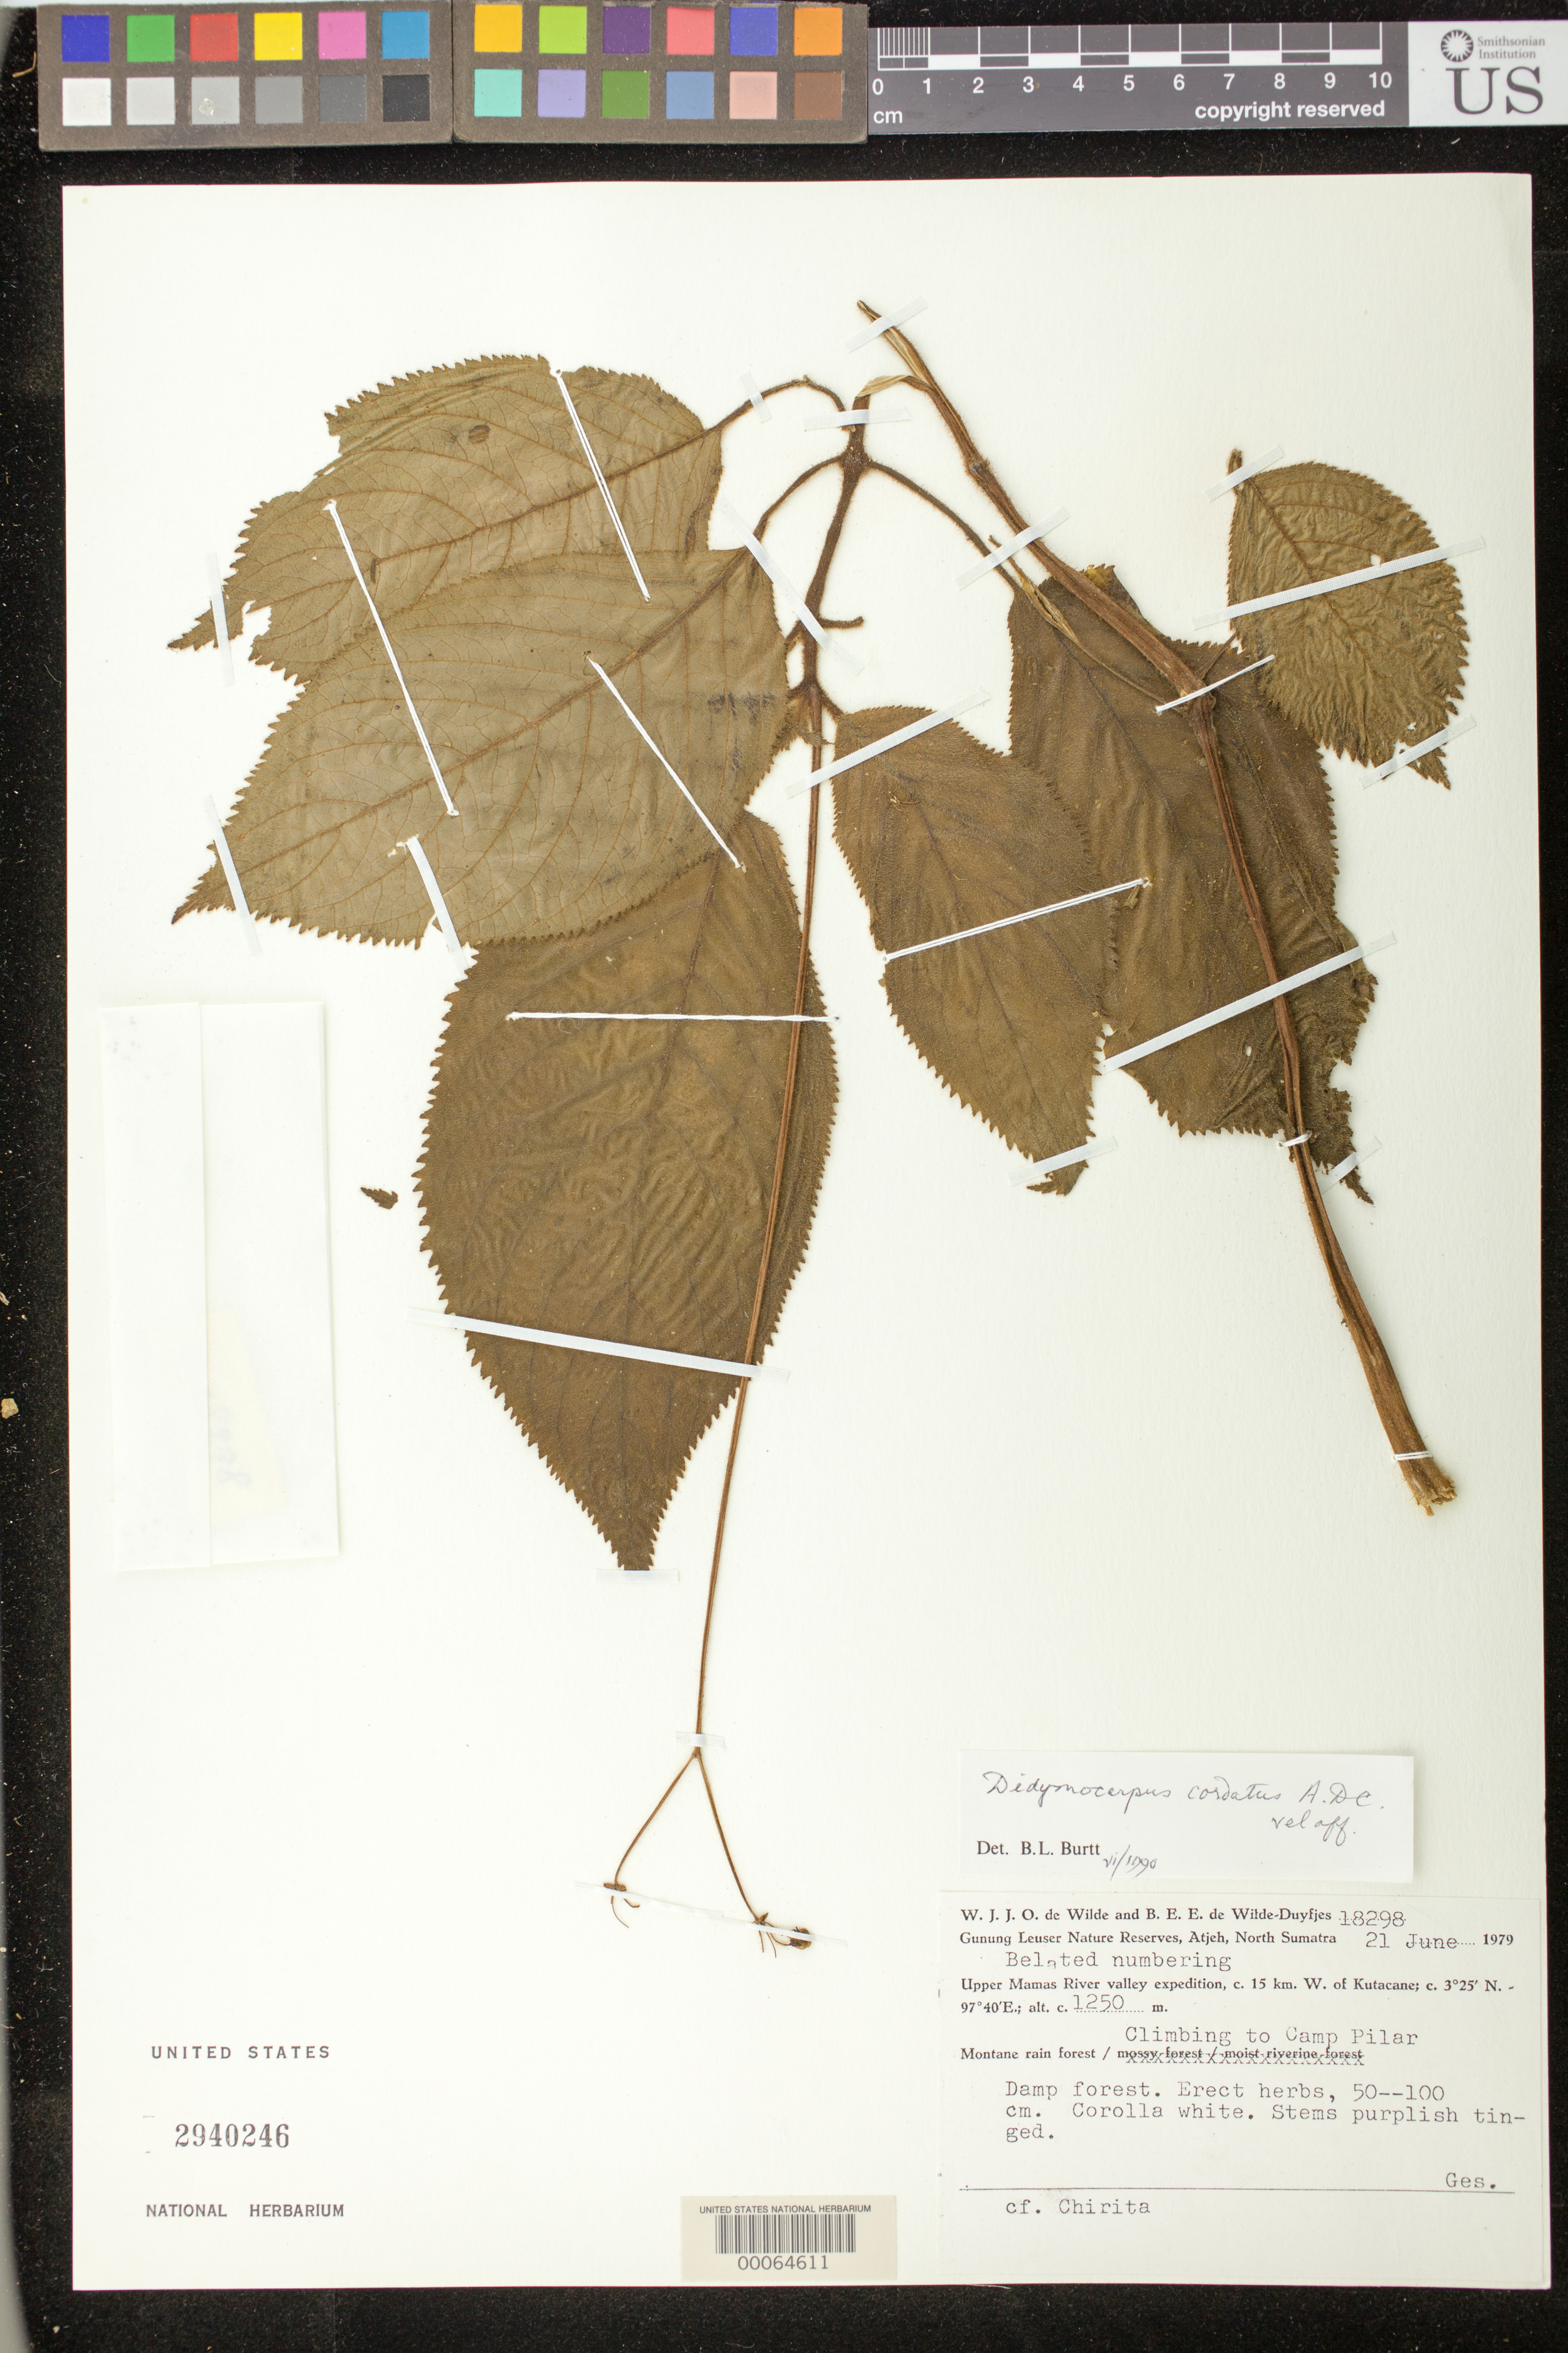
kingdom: Plantae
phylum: Tracheophyta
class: Magnoliopsida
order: Lamiales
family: Gesneriaceae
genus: Didymocarpus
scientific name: Didymocarpus cordatus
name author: Wall. ex A. DC.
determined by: Burtt, B. L.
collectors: W. J. de Wilde & B. E. de Wilde-Duyfjes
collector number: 18298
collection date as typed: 21 Jun 1979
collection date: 1979-06-21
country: Indonesia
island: Sumatra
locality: North sumatra prov., Gunung leuser nature reserve, atjeh, upper mamas river valley, 15 km w of kutacane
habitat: Montane rainforest, damp forest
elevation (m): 1250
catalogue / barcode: US 2940246